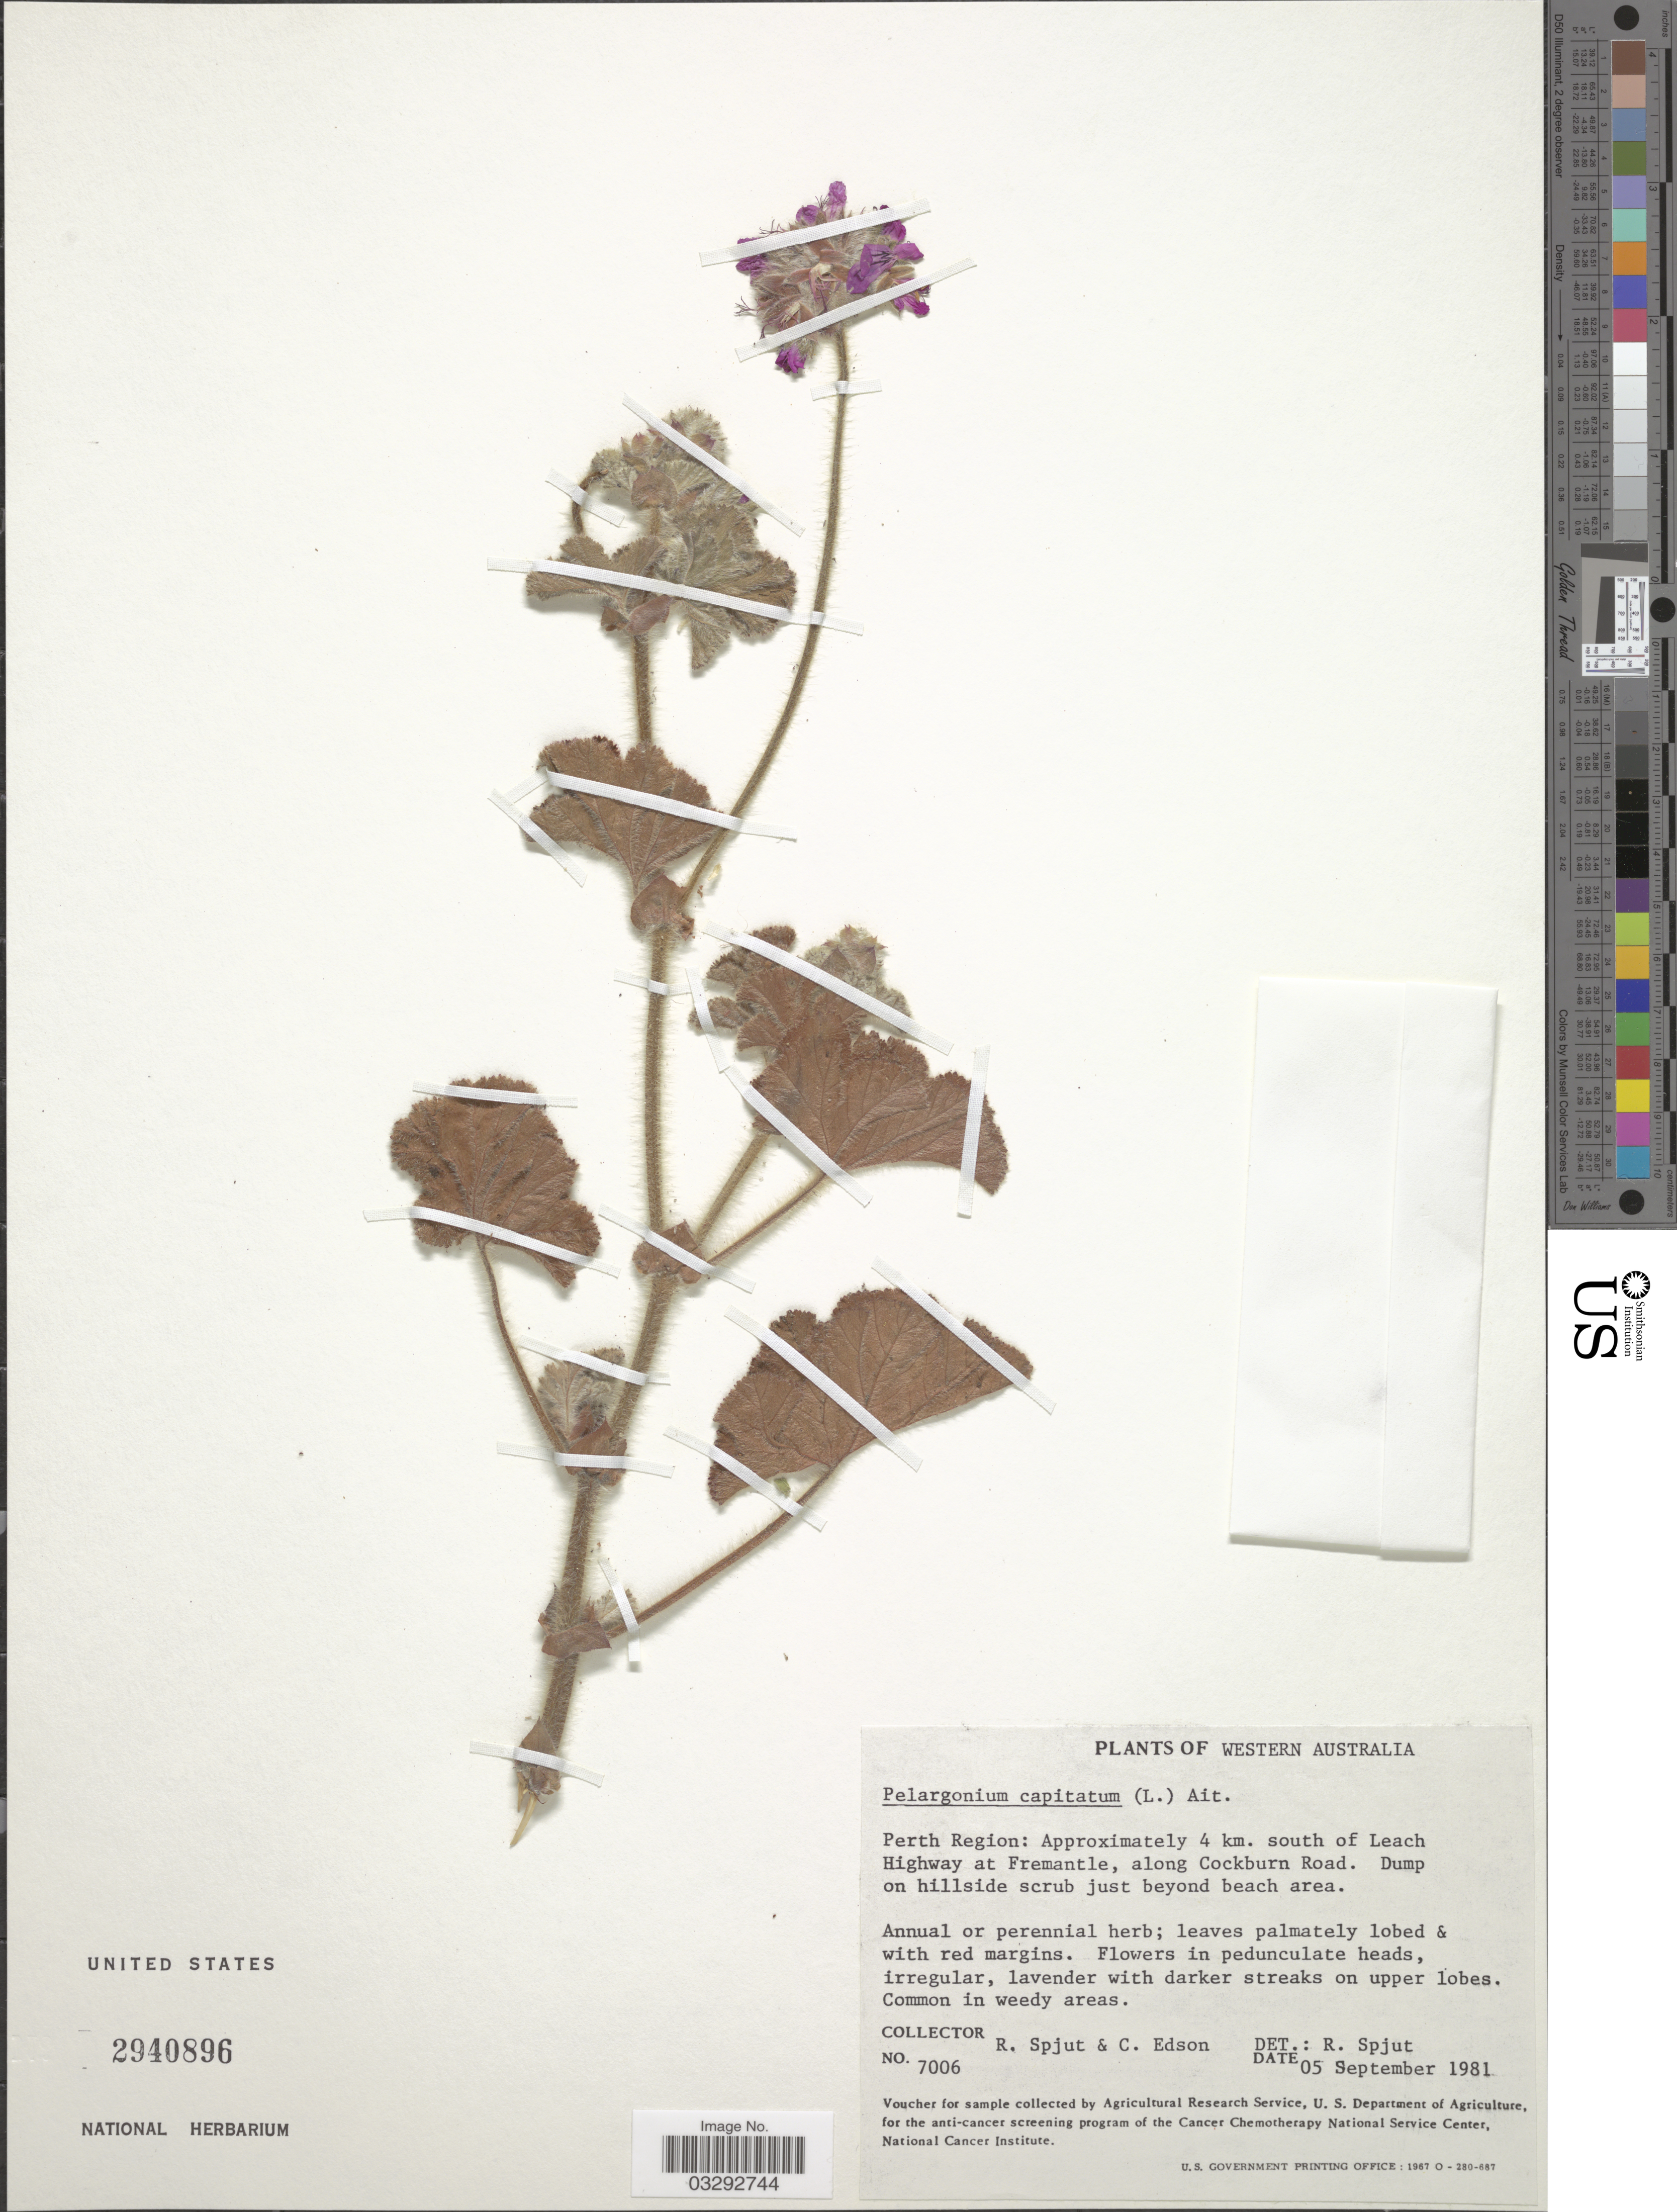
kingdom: Plantae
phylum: Tracheophyta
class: Magnoliopsida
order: Geraniales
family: Geraniaceae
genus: Pelargonium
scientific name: Pelargonium capitatum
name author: (L.) L'Hér.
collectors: R. Spjut & C. Edson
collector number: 7006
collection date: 1981-09-05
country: Australia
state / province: Western Australia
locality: Perth Region: Approximately 4 km. south of Leach Highway at Fremantle, along Cockburn Road.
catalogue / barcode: US 2940896